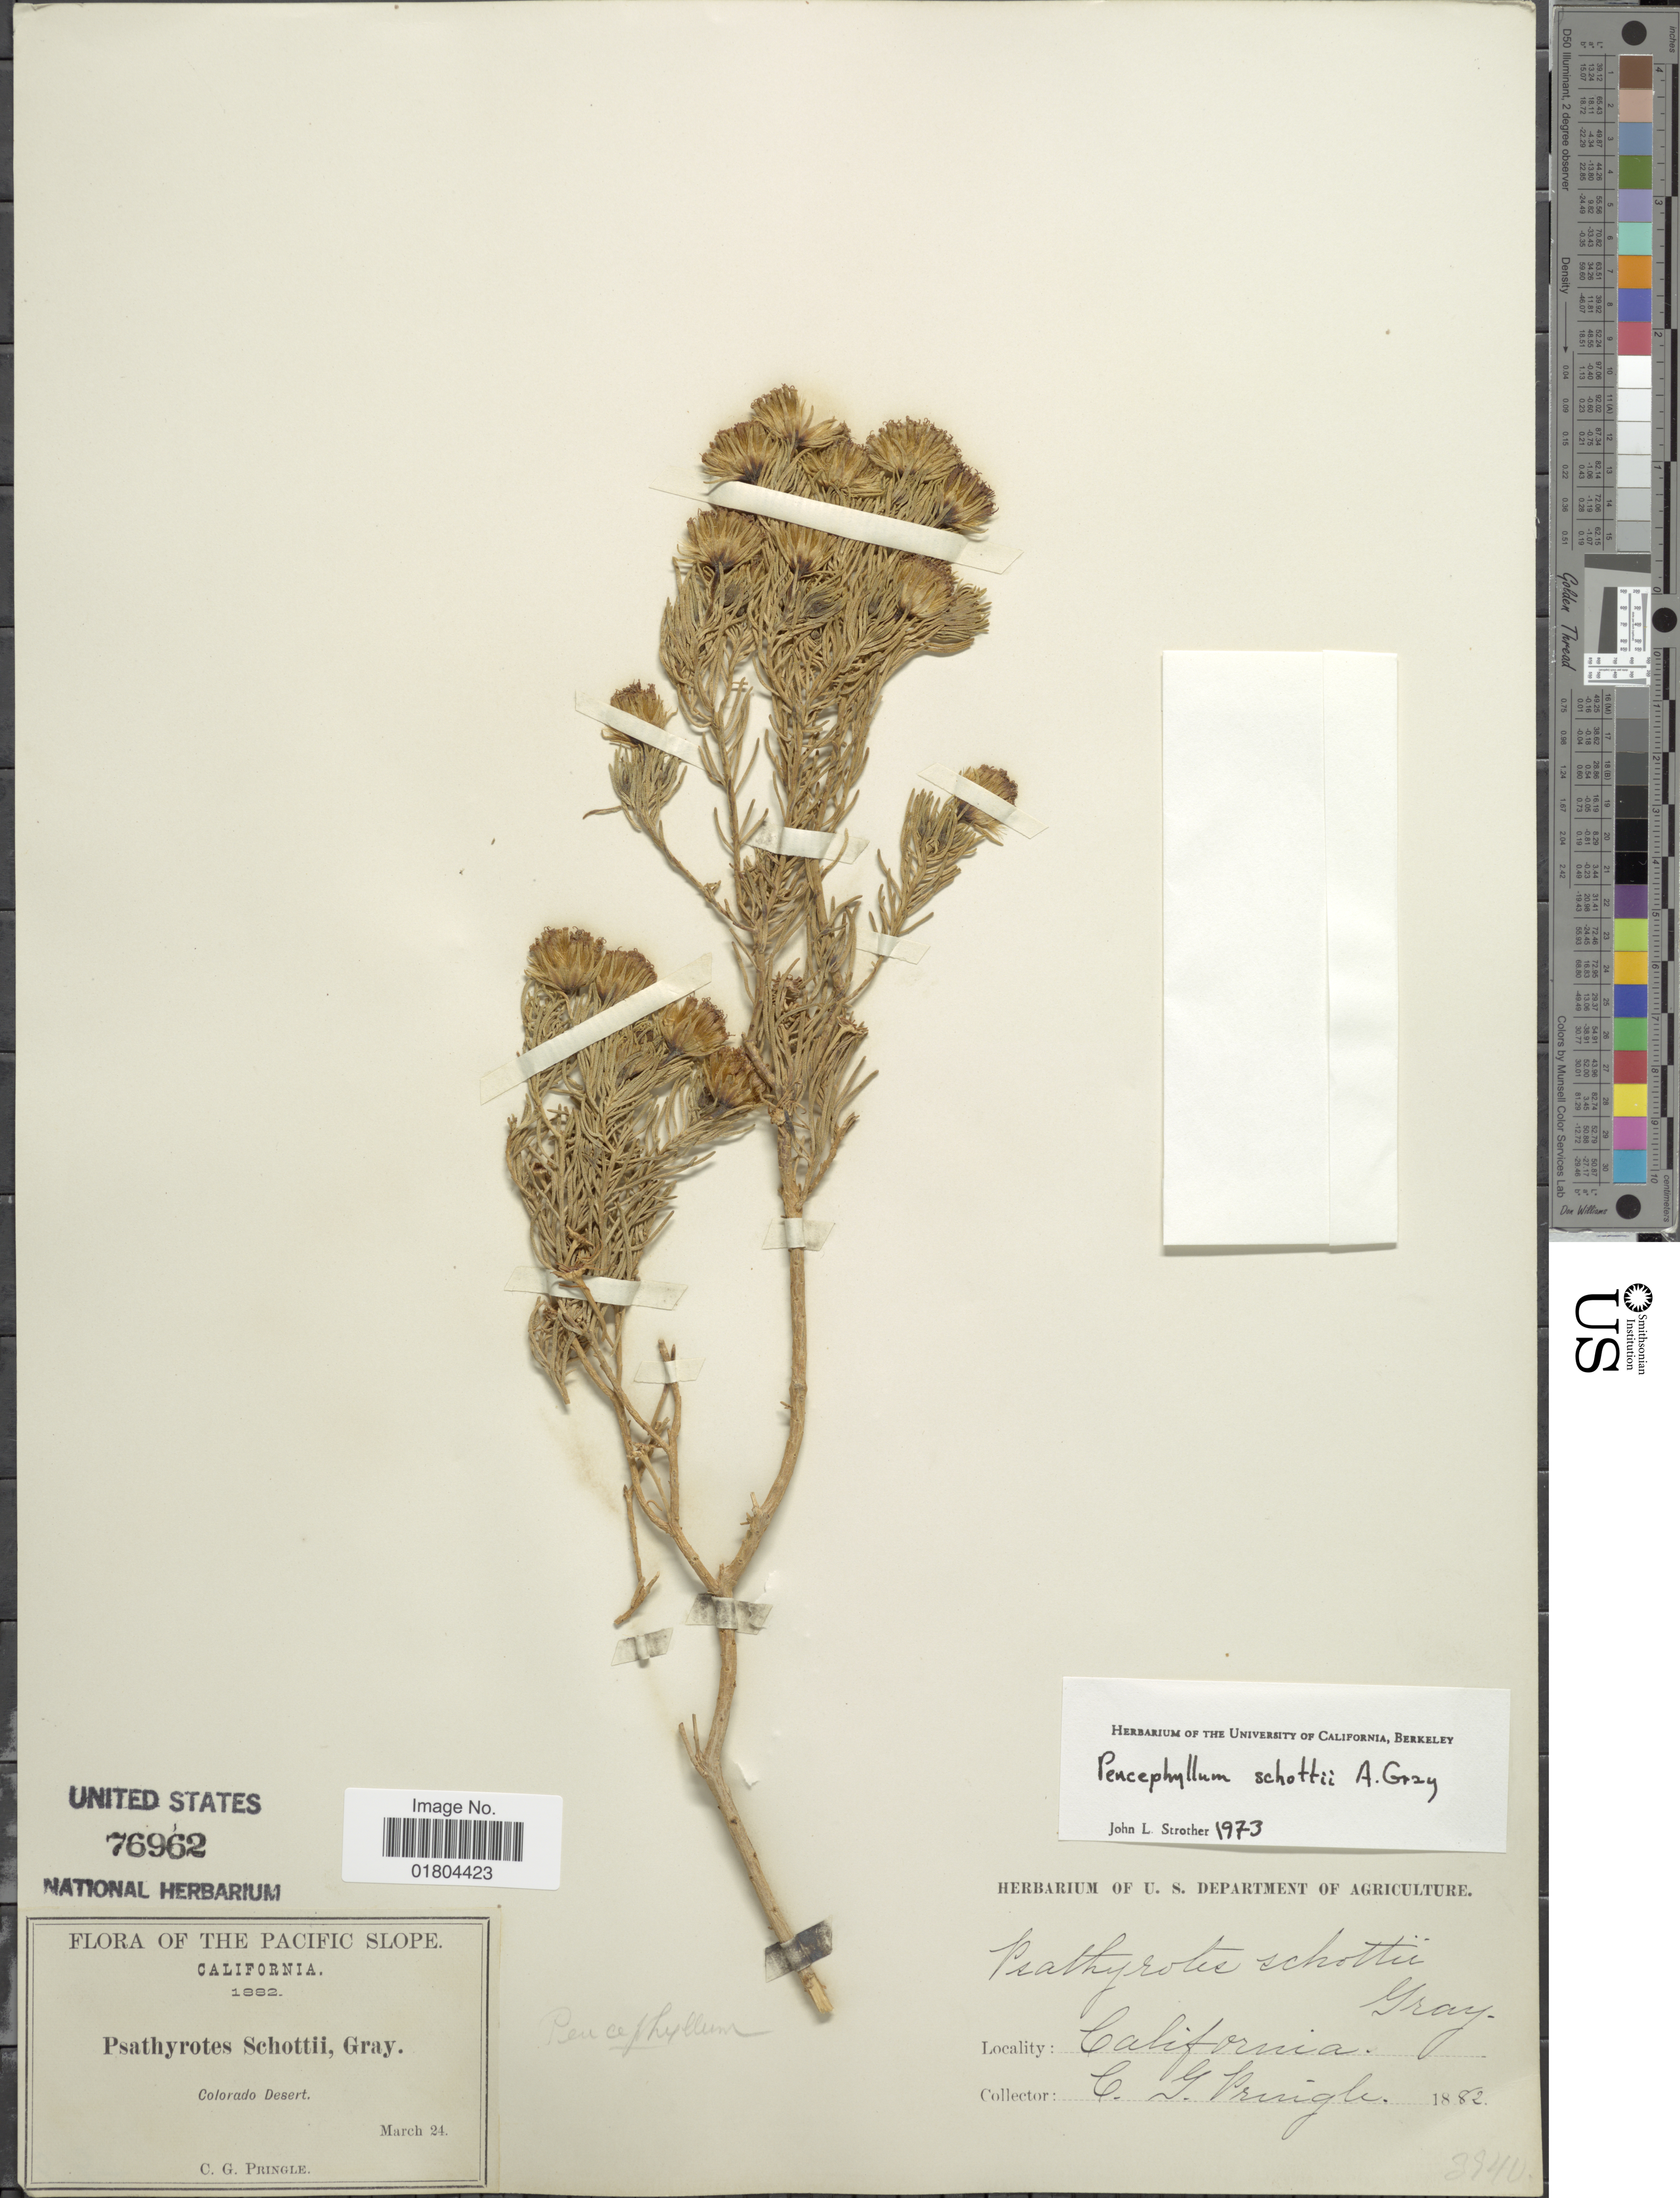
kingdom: Plantae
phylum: Tracheophyta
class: Magnoliopsida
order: Asterales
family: Asteraceae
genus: Peucephyllum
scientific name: Peucephyllum schottii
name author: A. Gray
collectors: C. G. Pringle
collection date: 1882-03-24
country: United States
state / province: California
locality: The Pacific Slope, Colorado Desert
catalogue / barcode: US 76962